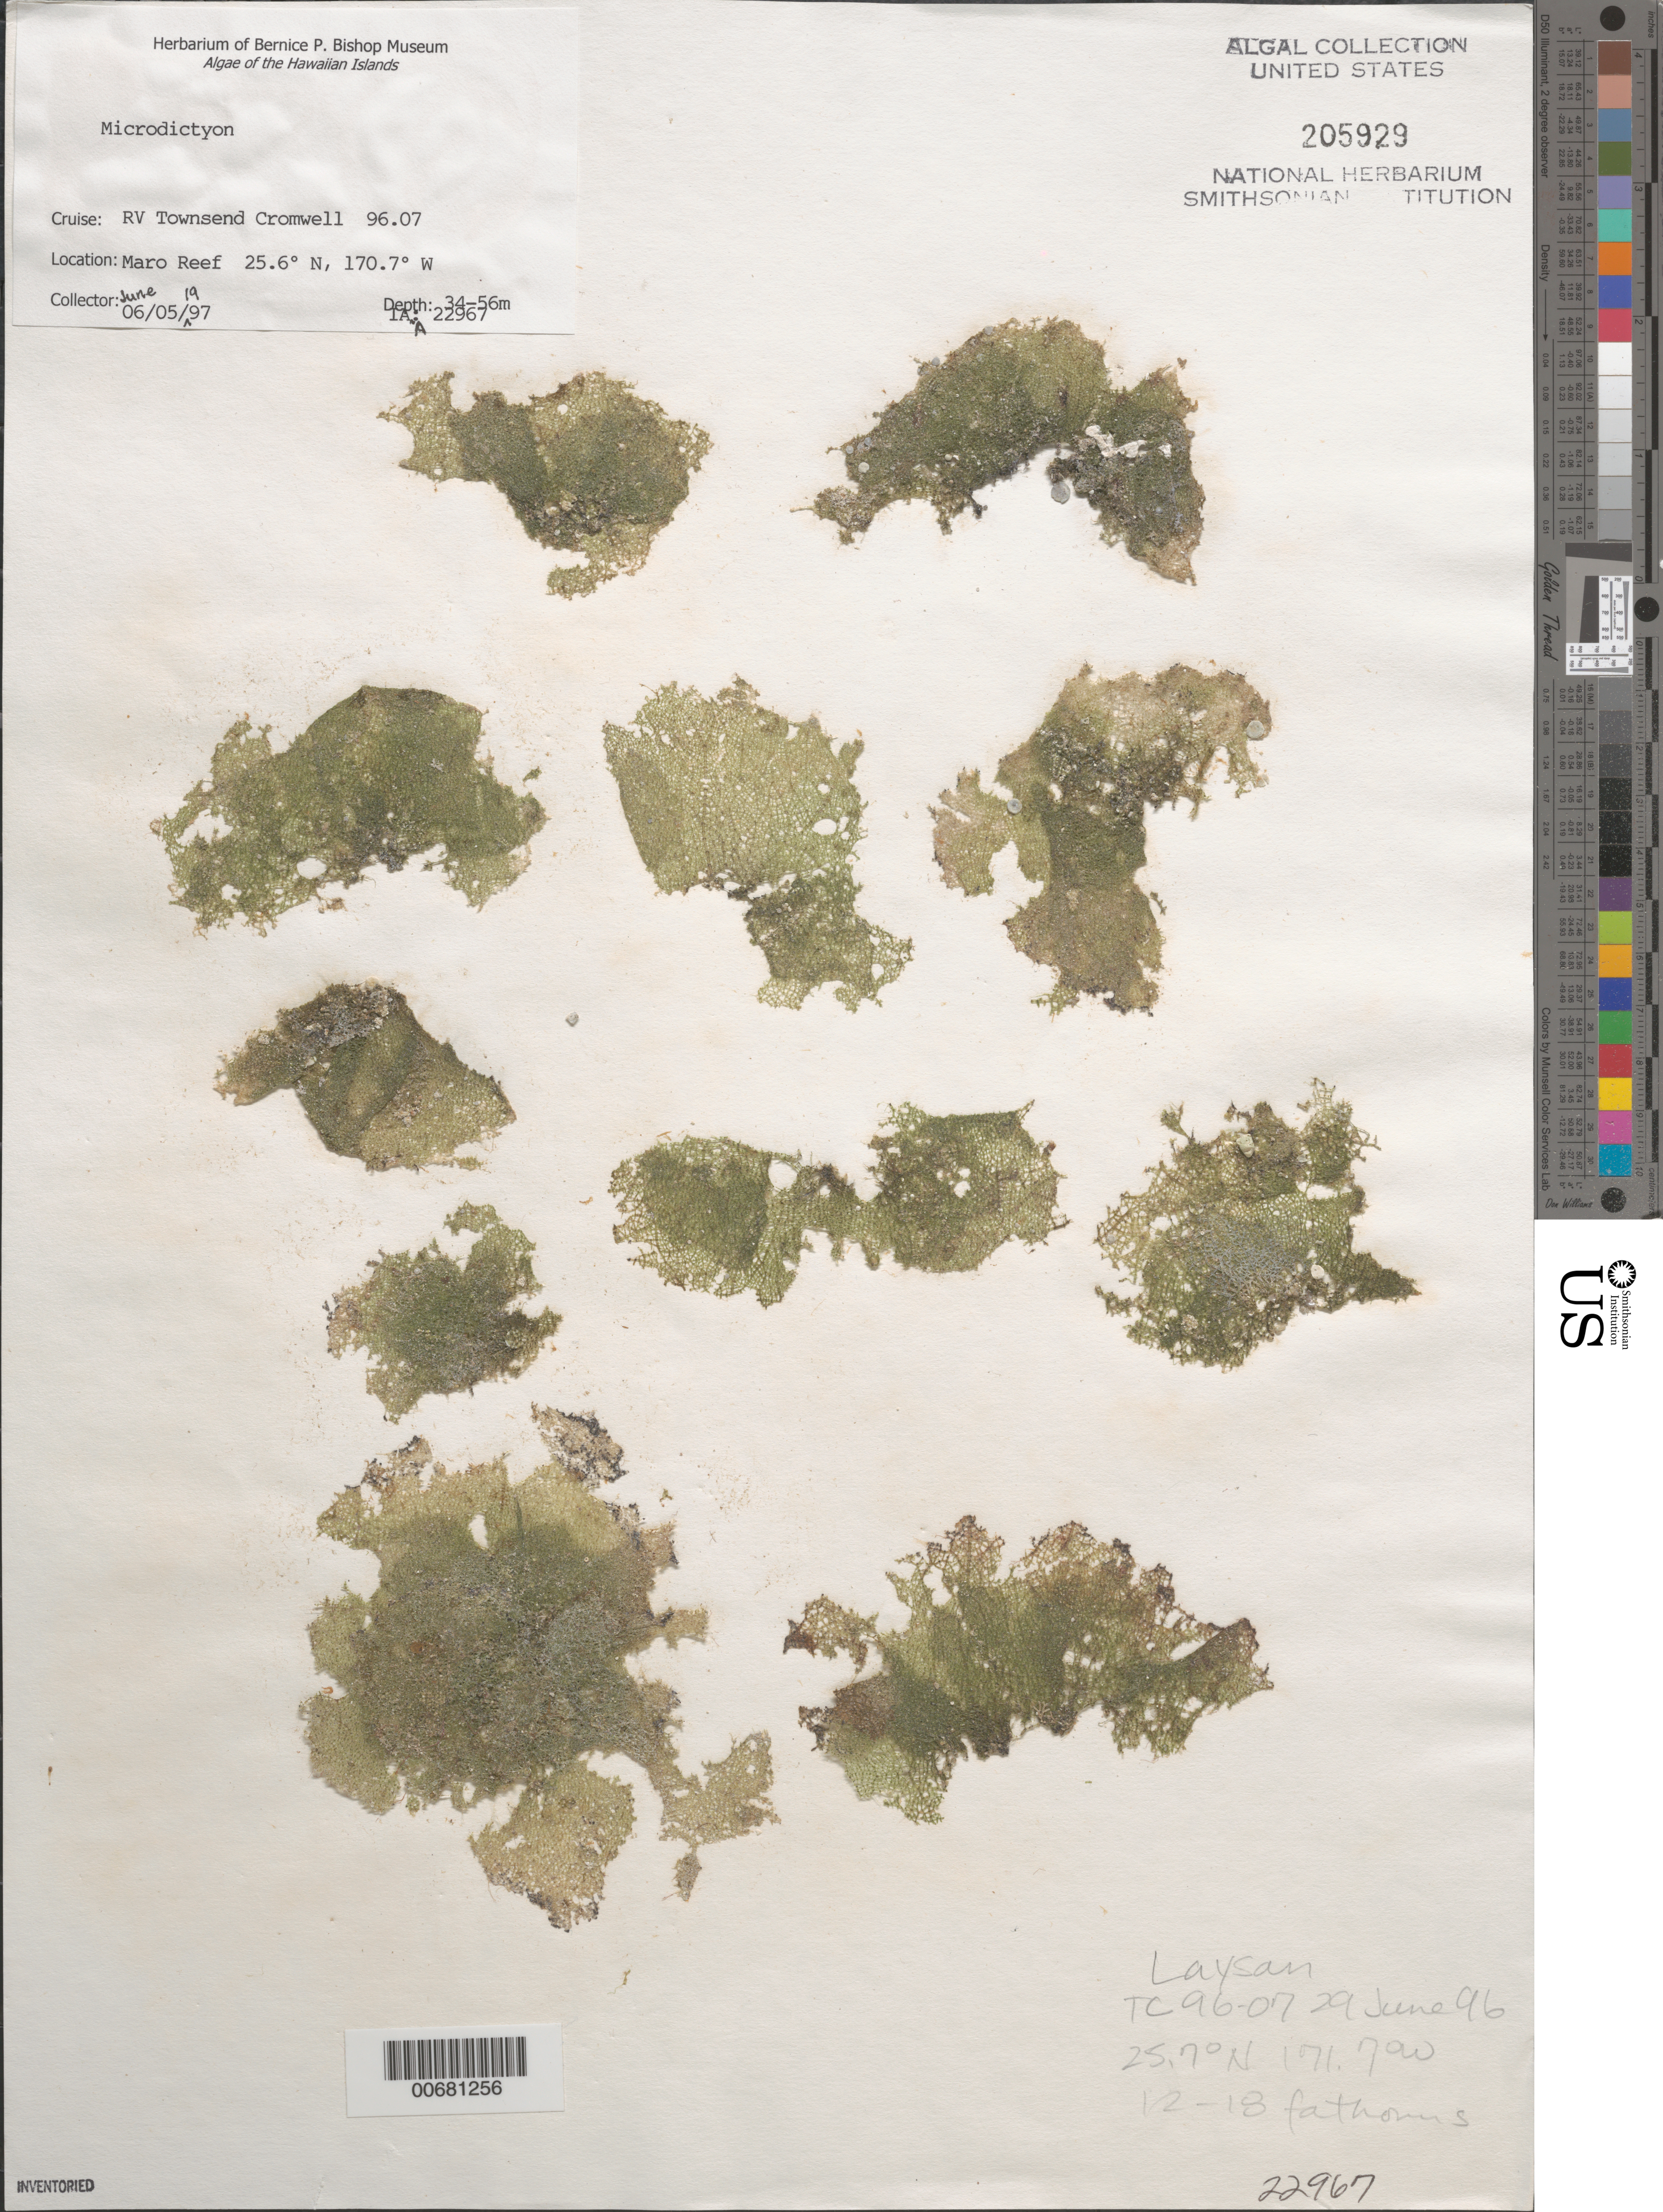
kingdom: Plantae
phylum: Chlorophyta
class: Ulvophyceae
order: Cladophorales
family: Anadyomenaceae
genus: Microdictyon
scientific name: Microdictyon sp.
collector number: IAA 22967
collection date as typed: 05 Jun 1997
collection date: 1997-06-05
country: United States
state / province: Hawaii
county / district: Honolulu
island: Maro Reef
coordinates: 25.6 N, 170.7 W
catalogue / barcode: US 205929